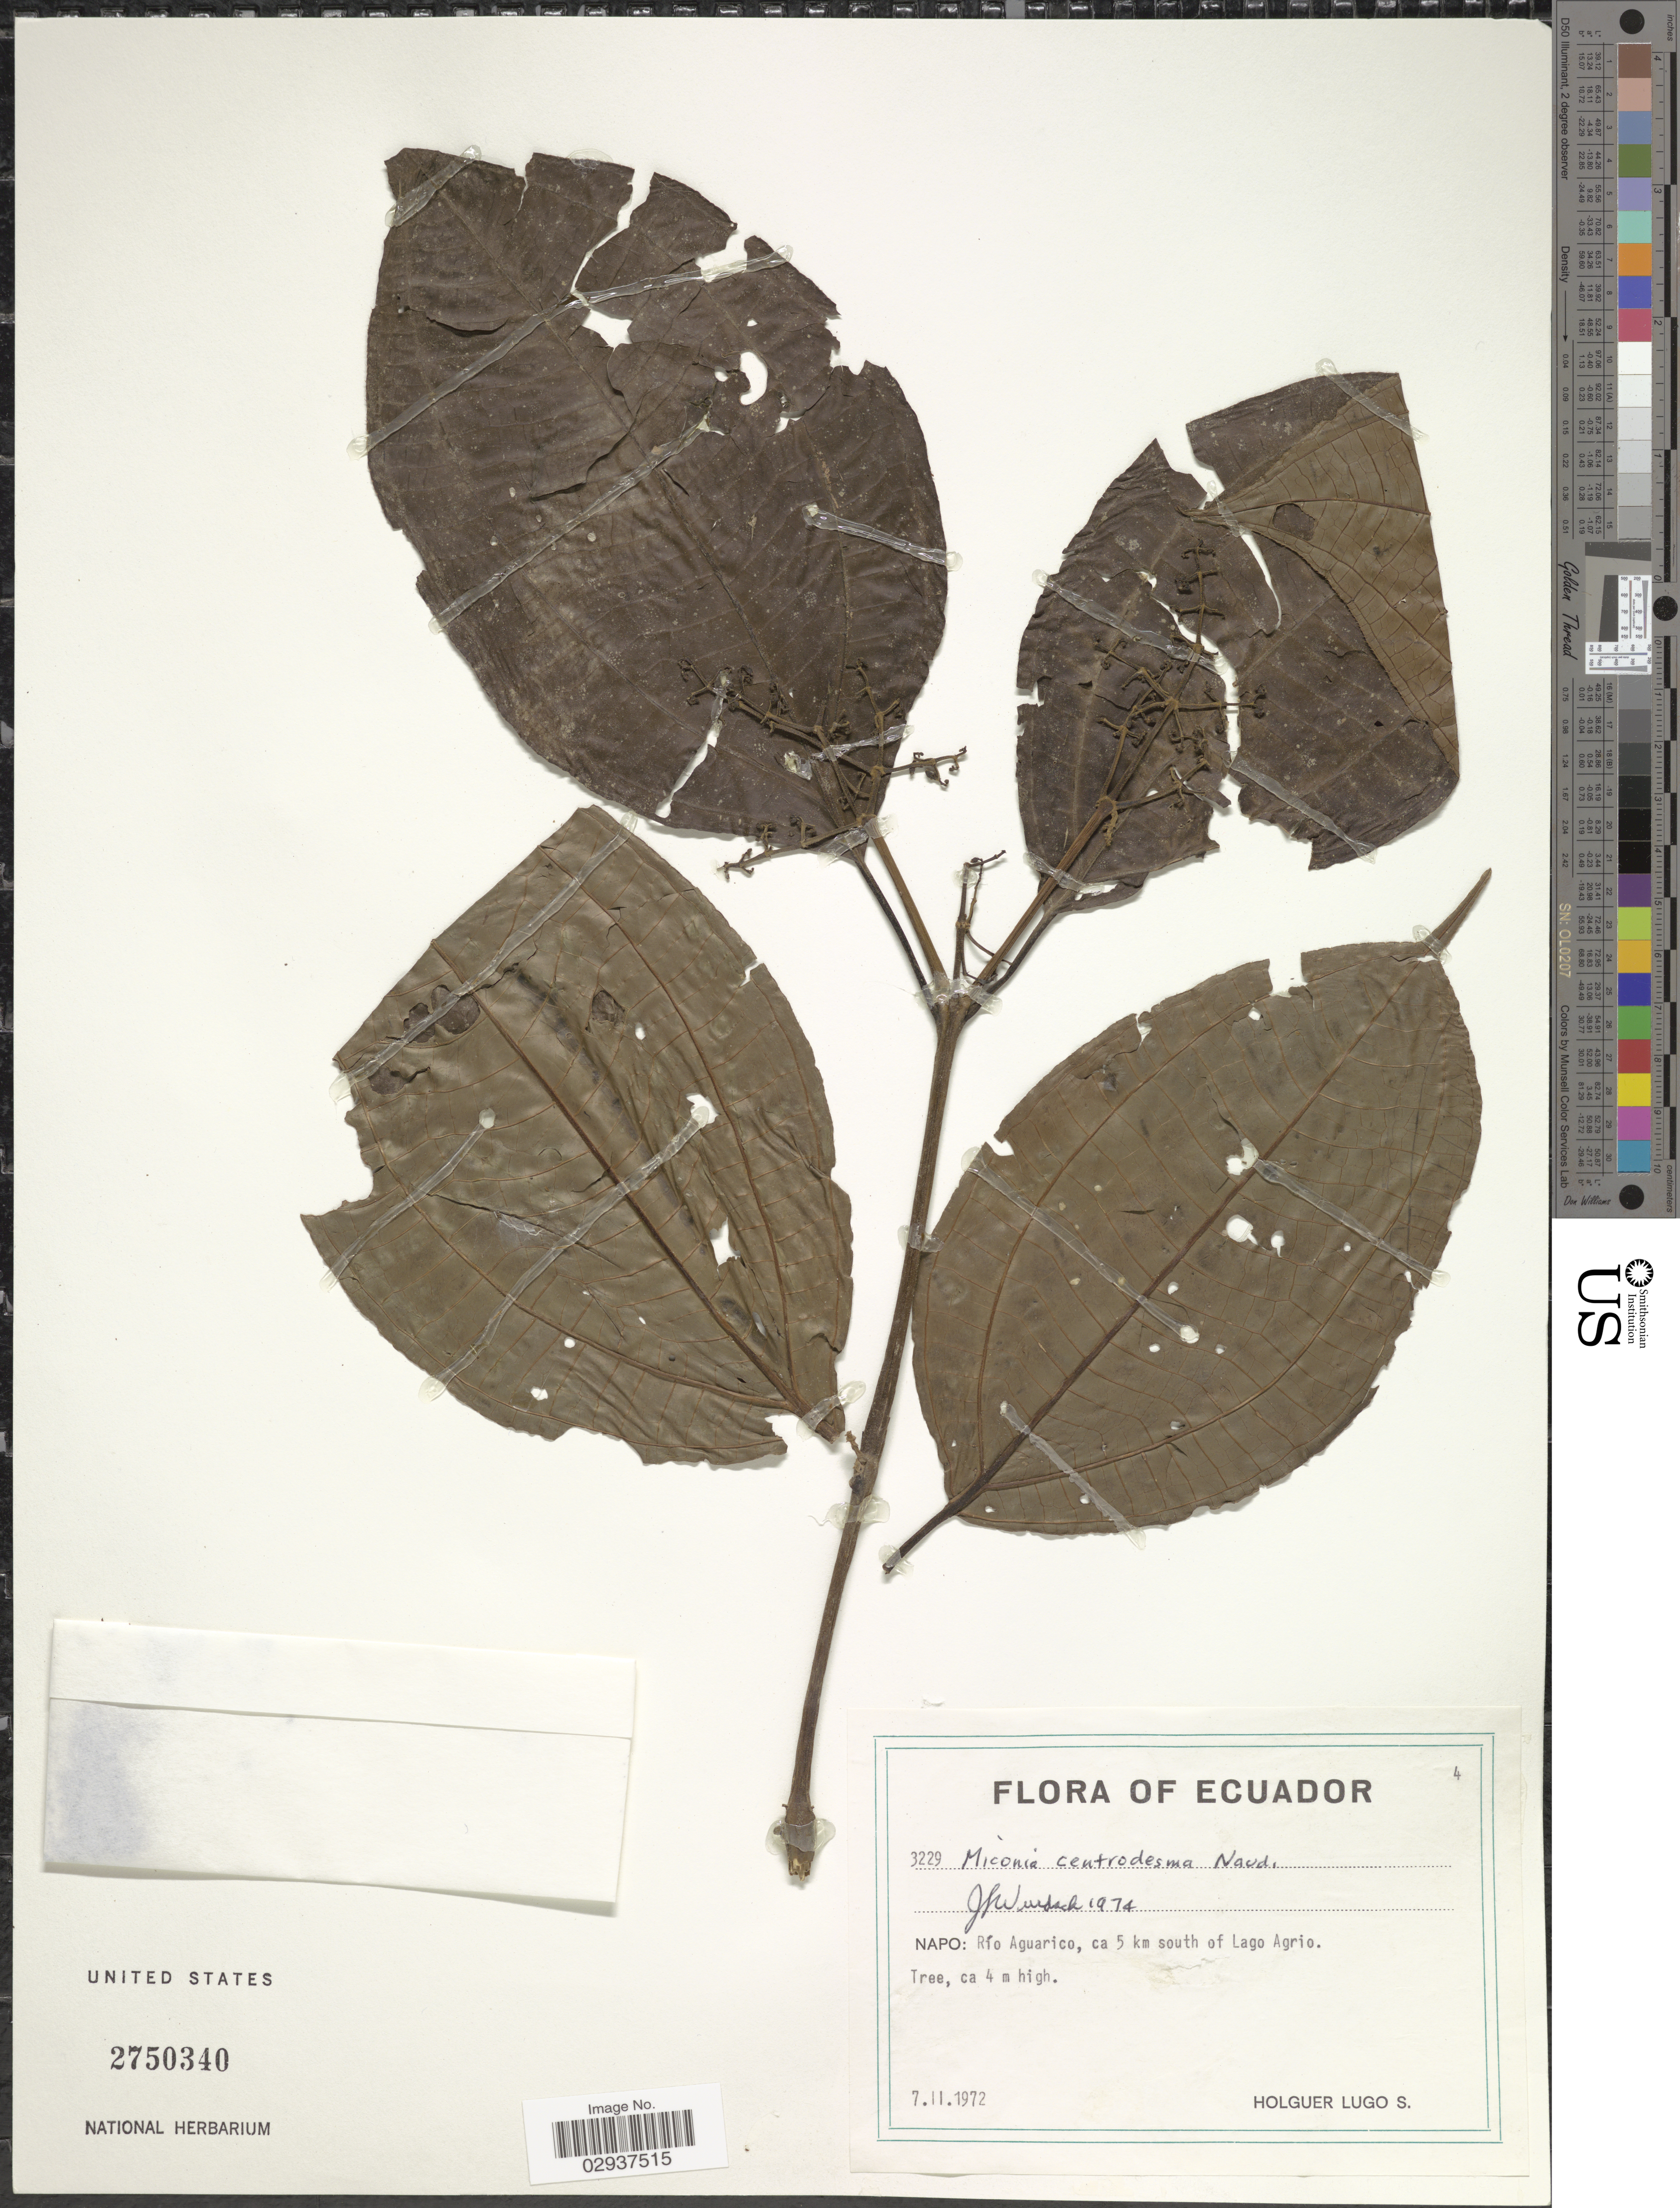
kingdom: Plantae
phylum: Tracheophyta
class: Magnoliopsida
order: Myrtales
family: Melastomataceae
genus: Miconia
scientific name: Miconia centrodesma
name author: Naudin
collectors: H. Lugo S.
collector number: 3229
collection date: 1972-01-07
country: Ecuador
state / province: Napo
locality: Río Aguarico, ca 5 km south of Lago Agrio.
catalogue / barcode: US 2750340